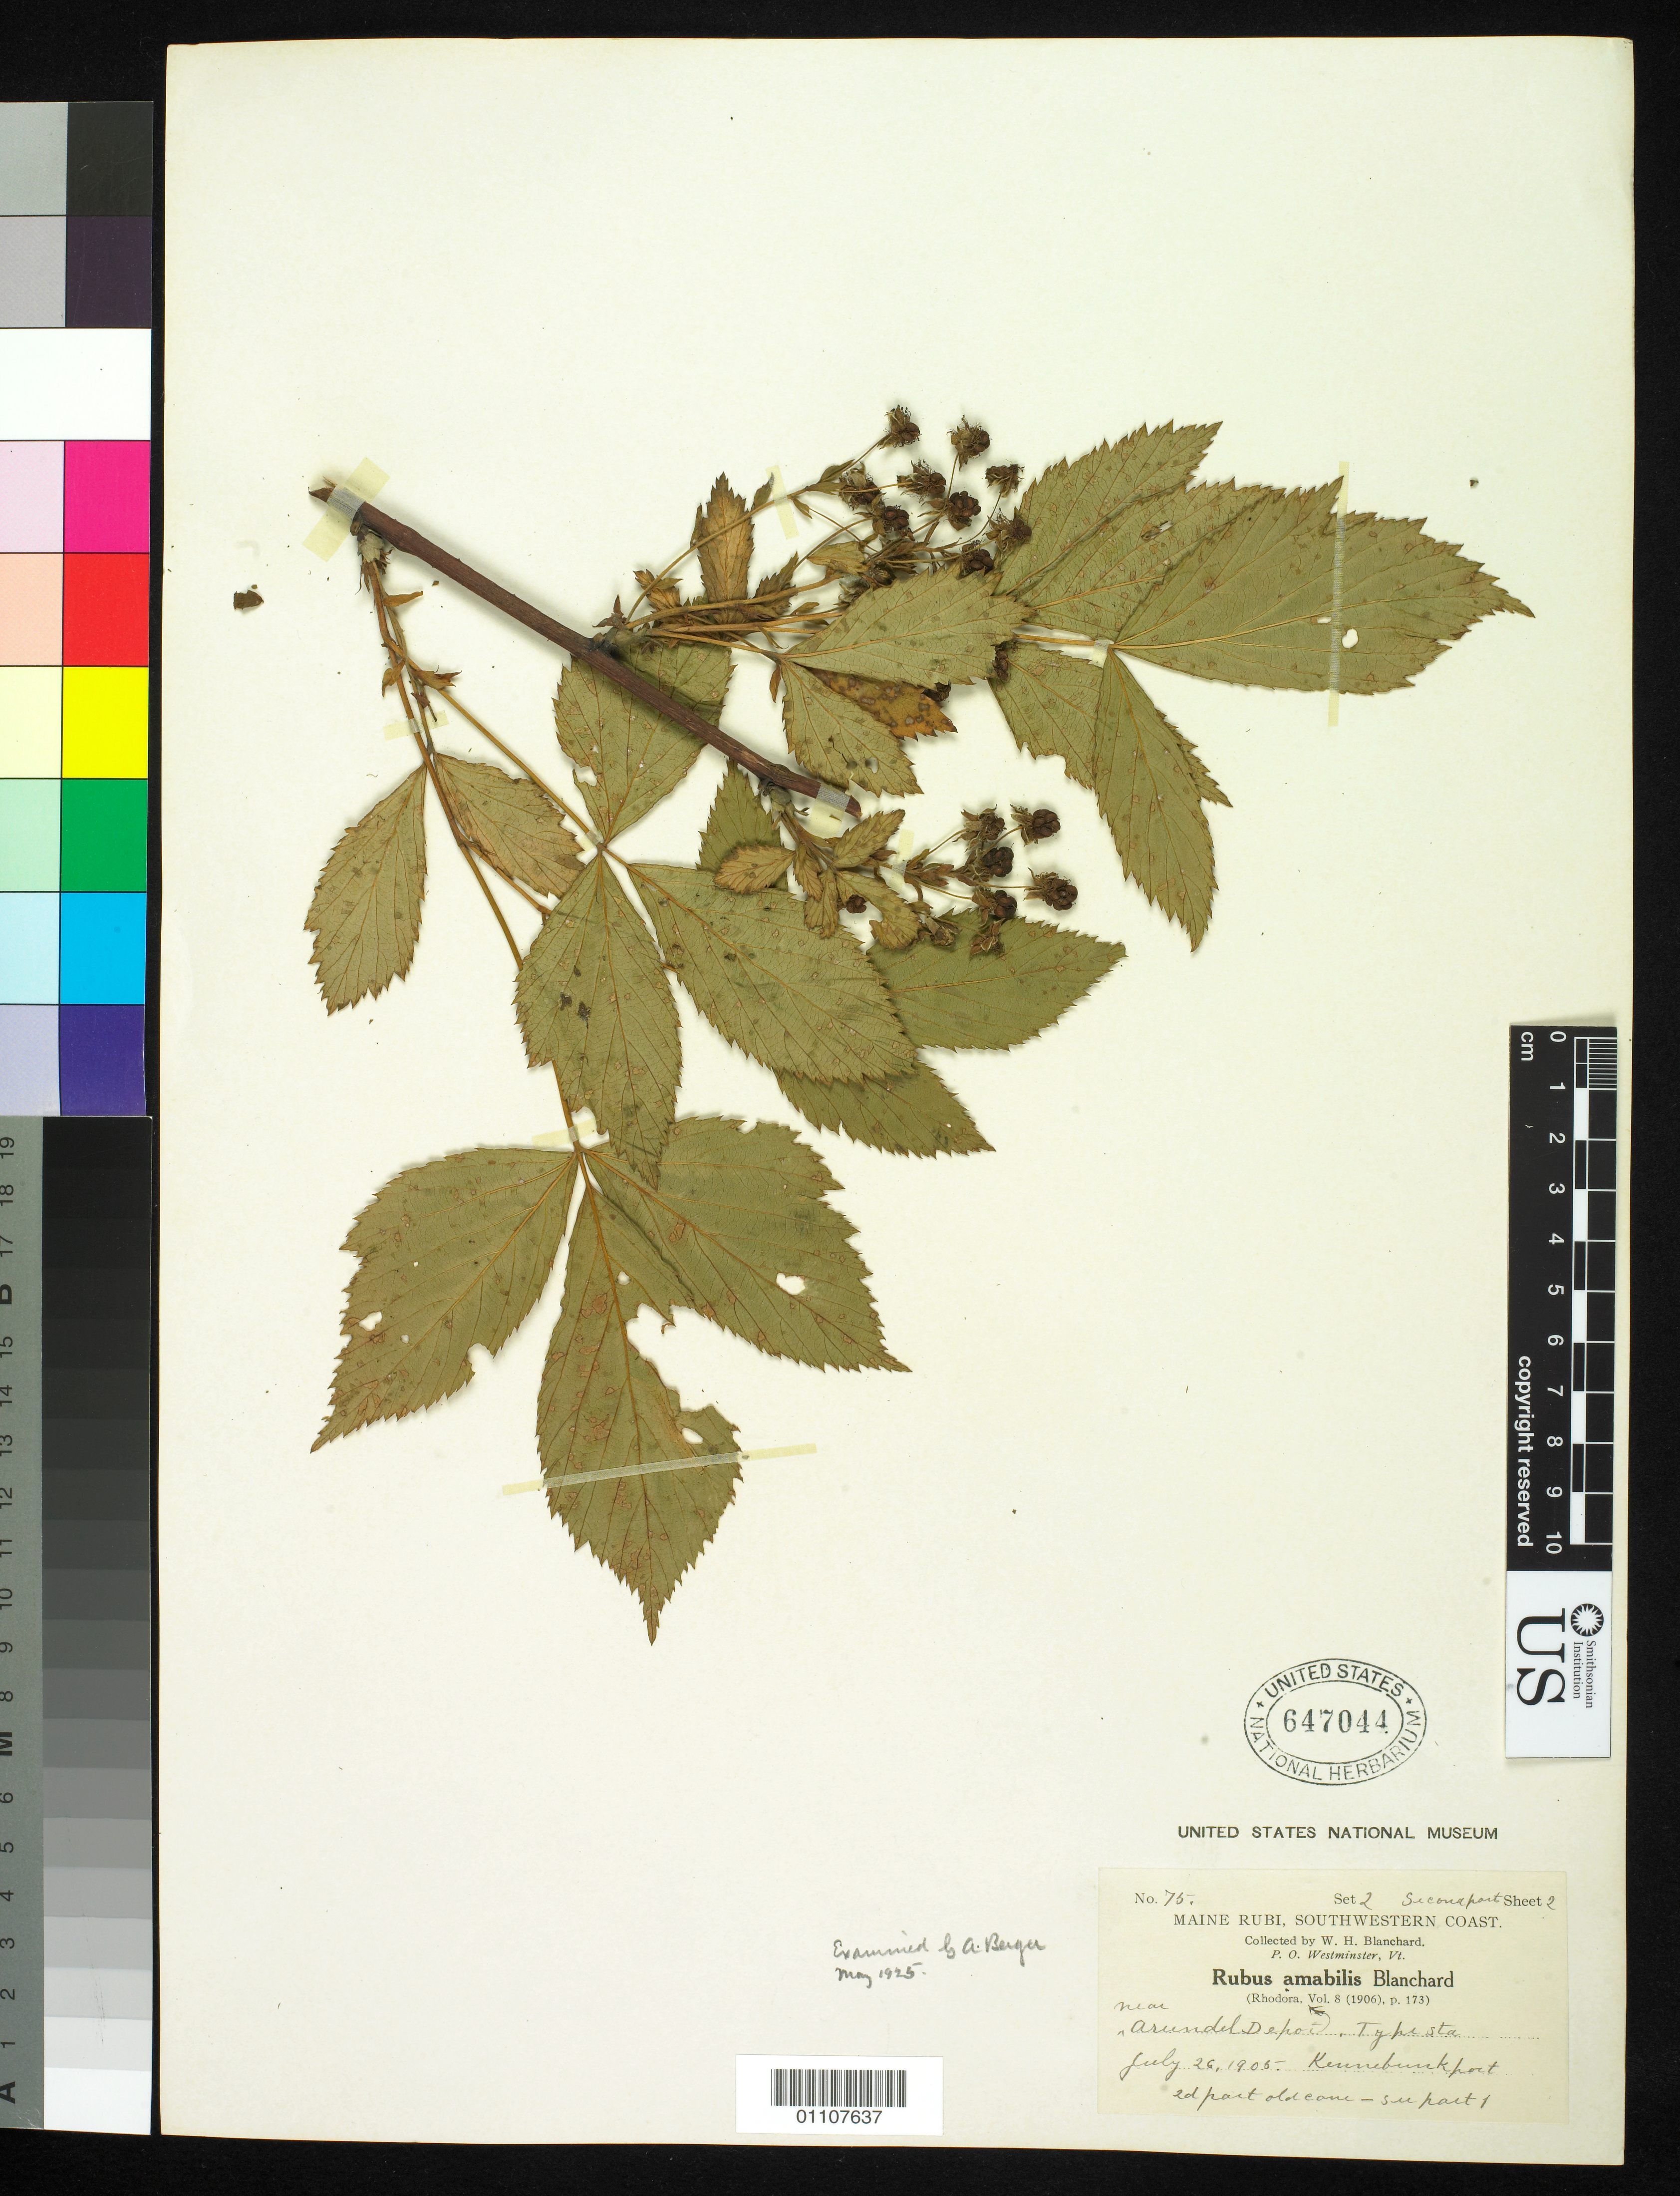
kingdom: Plantae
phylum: Tracheophyta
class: Magnoliopsida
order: Rosales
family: Rosaceae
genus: Rubus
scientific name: Rubus amabilis Blanch., nom. illeg.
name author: Blanch.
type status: Syntype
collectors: W. H. Blanchard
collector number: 75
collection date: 1905-07-26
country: United States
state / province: Maine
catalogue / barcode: US 647044